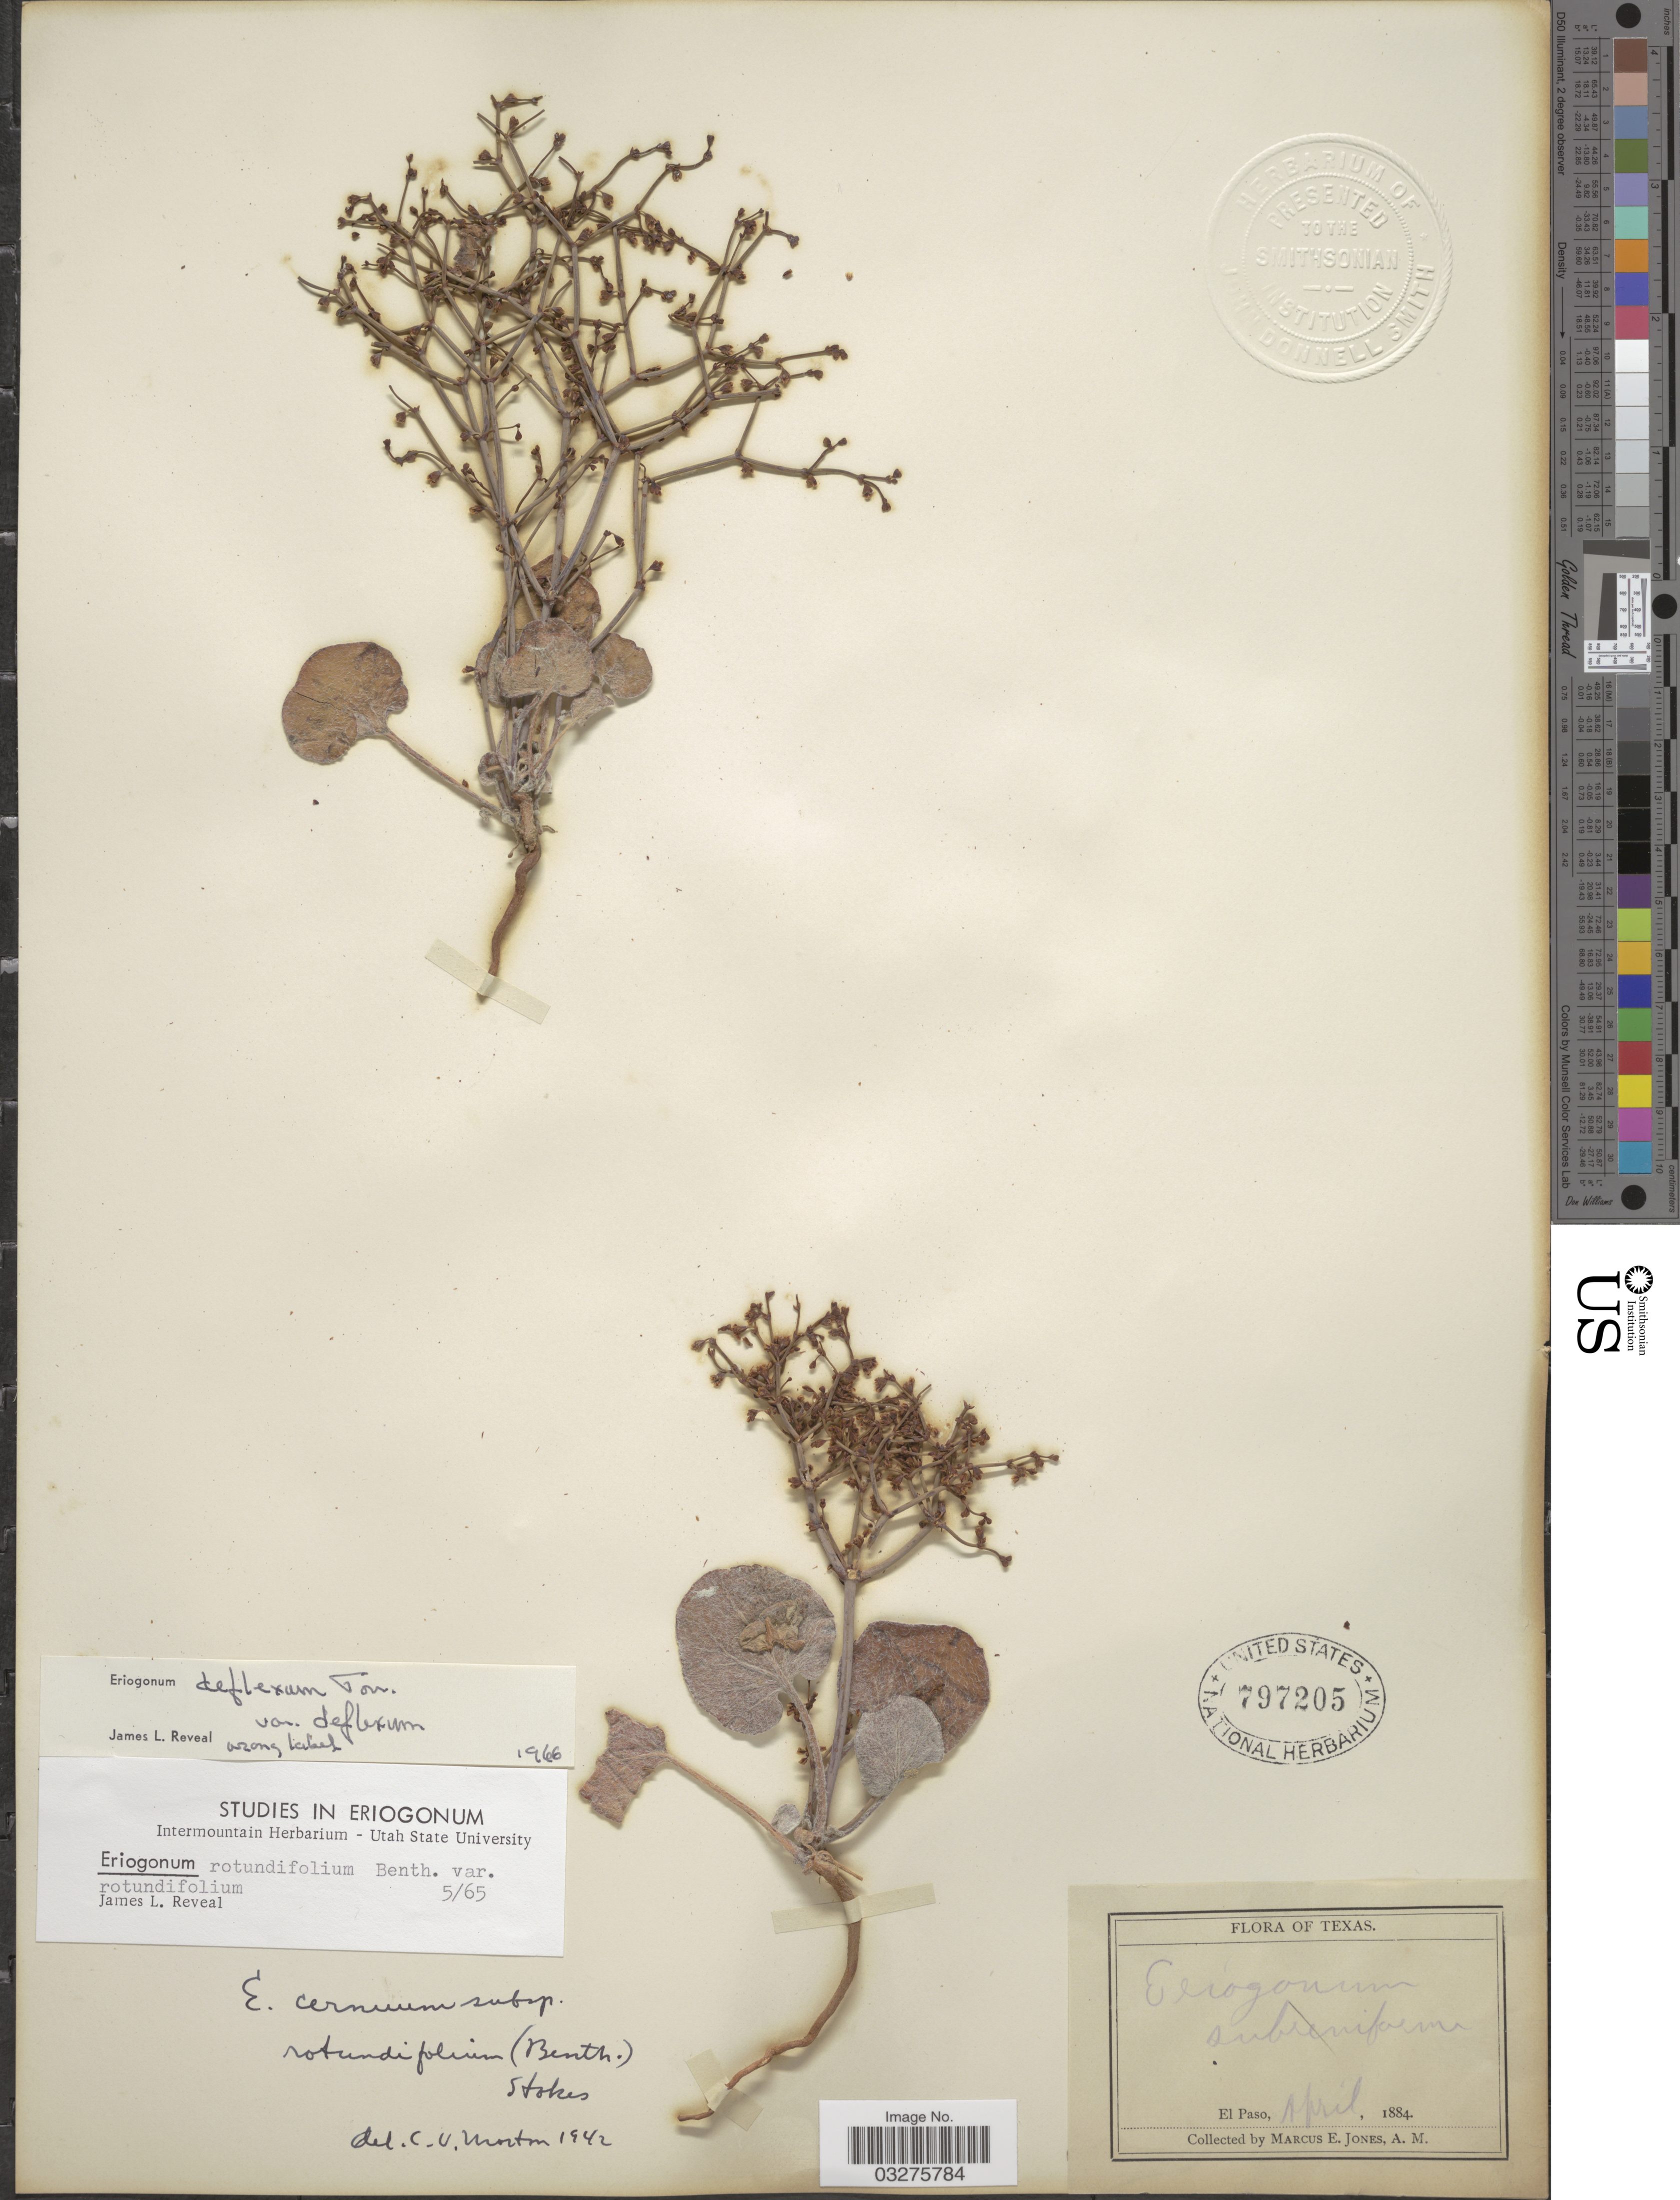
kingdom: Plantae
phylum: Tracheophyta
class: Magnoliopsida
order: Caryophyllales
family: Polygonaceae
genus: Eriogonum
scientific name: Eriogonum deflexum var. deflexum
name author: Torr. in Ives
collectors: M. E. Jones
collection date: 1884-04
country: United States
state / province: Texas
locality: El Paso.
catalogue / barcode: US 797205